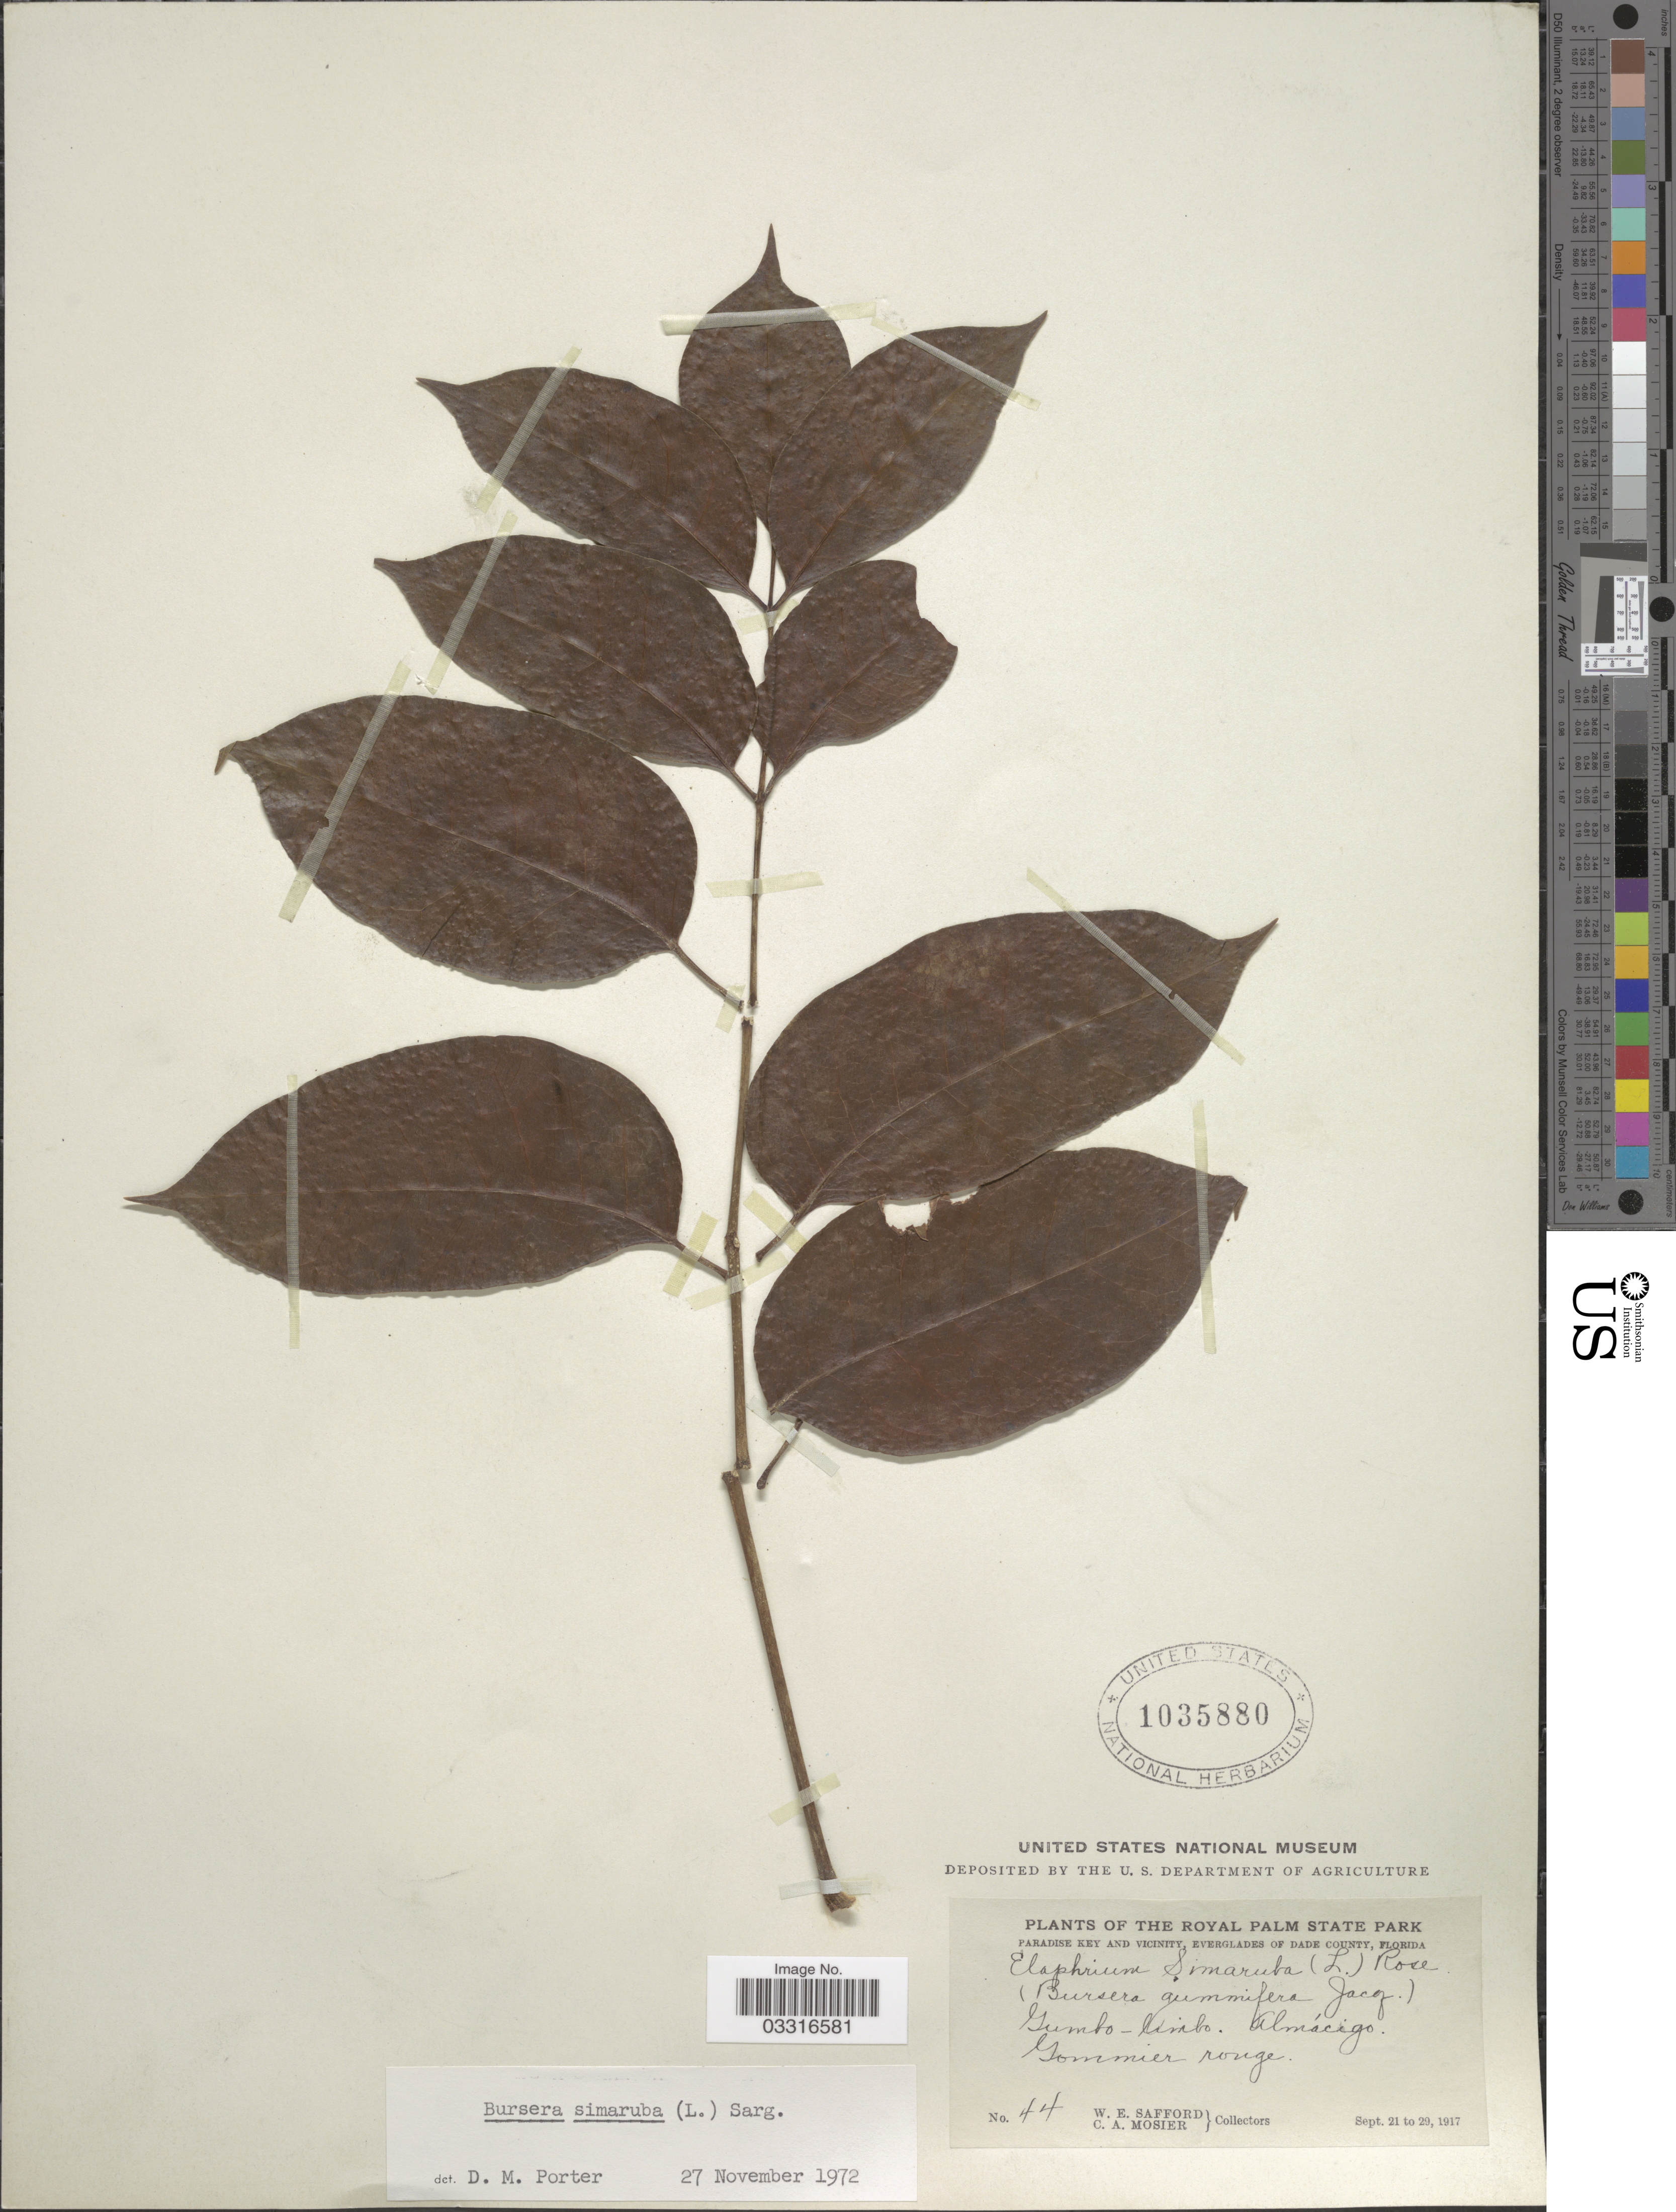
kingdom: Plantae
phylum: Tracheophyta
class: Magnoliopsida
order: Sapindales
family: Burseraceae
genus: Bursera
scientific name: Bursera simaruba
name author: (L.) Sarg.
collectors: W. E. Safford & C. A. Mosier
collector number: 44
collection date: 1917-09-21/1917-09-29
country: United States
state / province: Florida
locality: The Royal Palm State Park, Paradise Key and vicinity, Everglades of Dade County.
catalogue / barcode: US 1035880